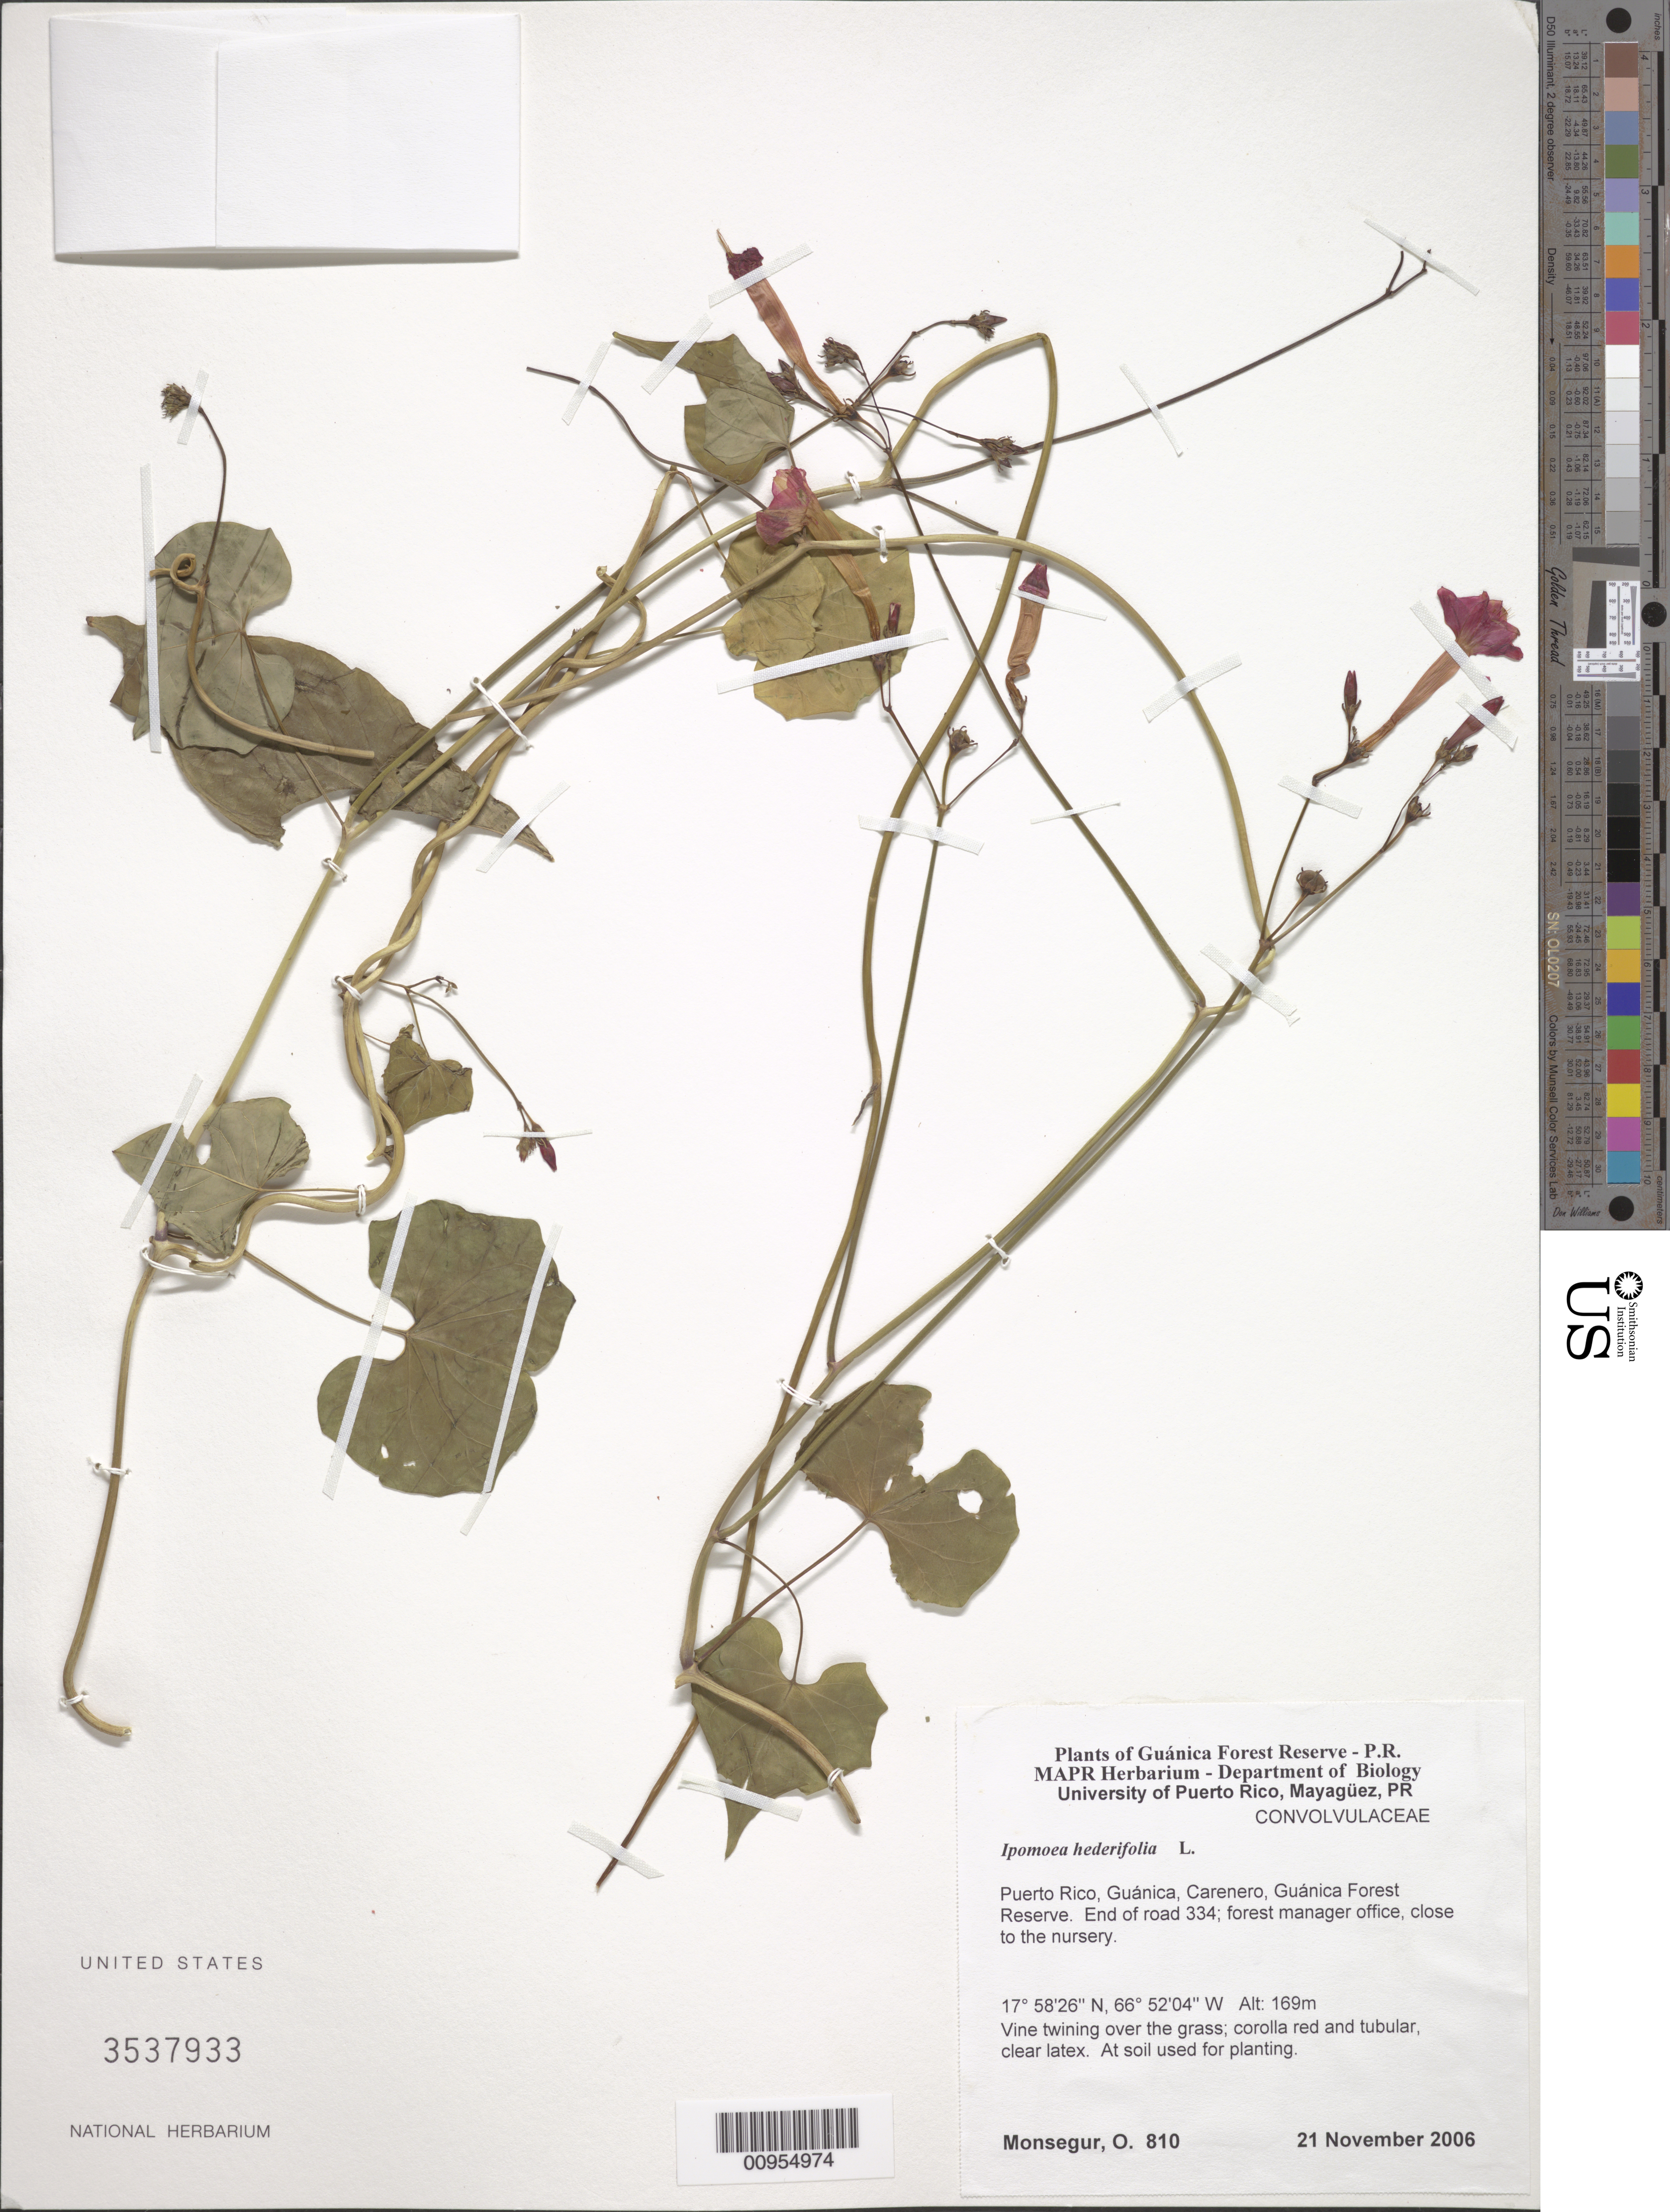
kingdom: Plantae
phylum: Tracheophyta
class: Magnoliopsida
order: Solanales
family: Convolvulaceae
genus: Ipomoea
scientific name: Ipomoea hederifolia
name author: L.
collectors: O. Monsegur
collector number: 810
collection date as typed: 21 Nov 2006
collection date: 2006-11-21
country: Puerto Rico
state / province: Guánica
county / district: Carenero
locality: Guánica Forest Reserve. End of road 334; forest manager office, close to the nursery.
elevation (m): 169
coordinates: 17.58258, 66.52043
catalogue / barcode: US 3537933